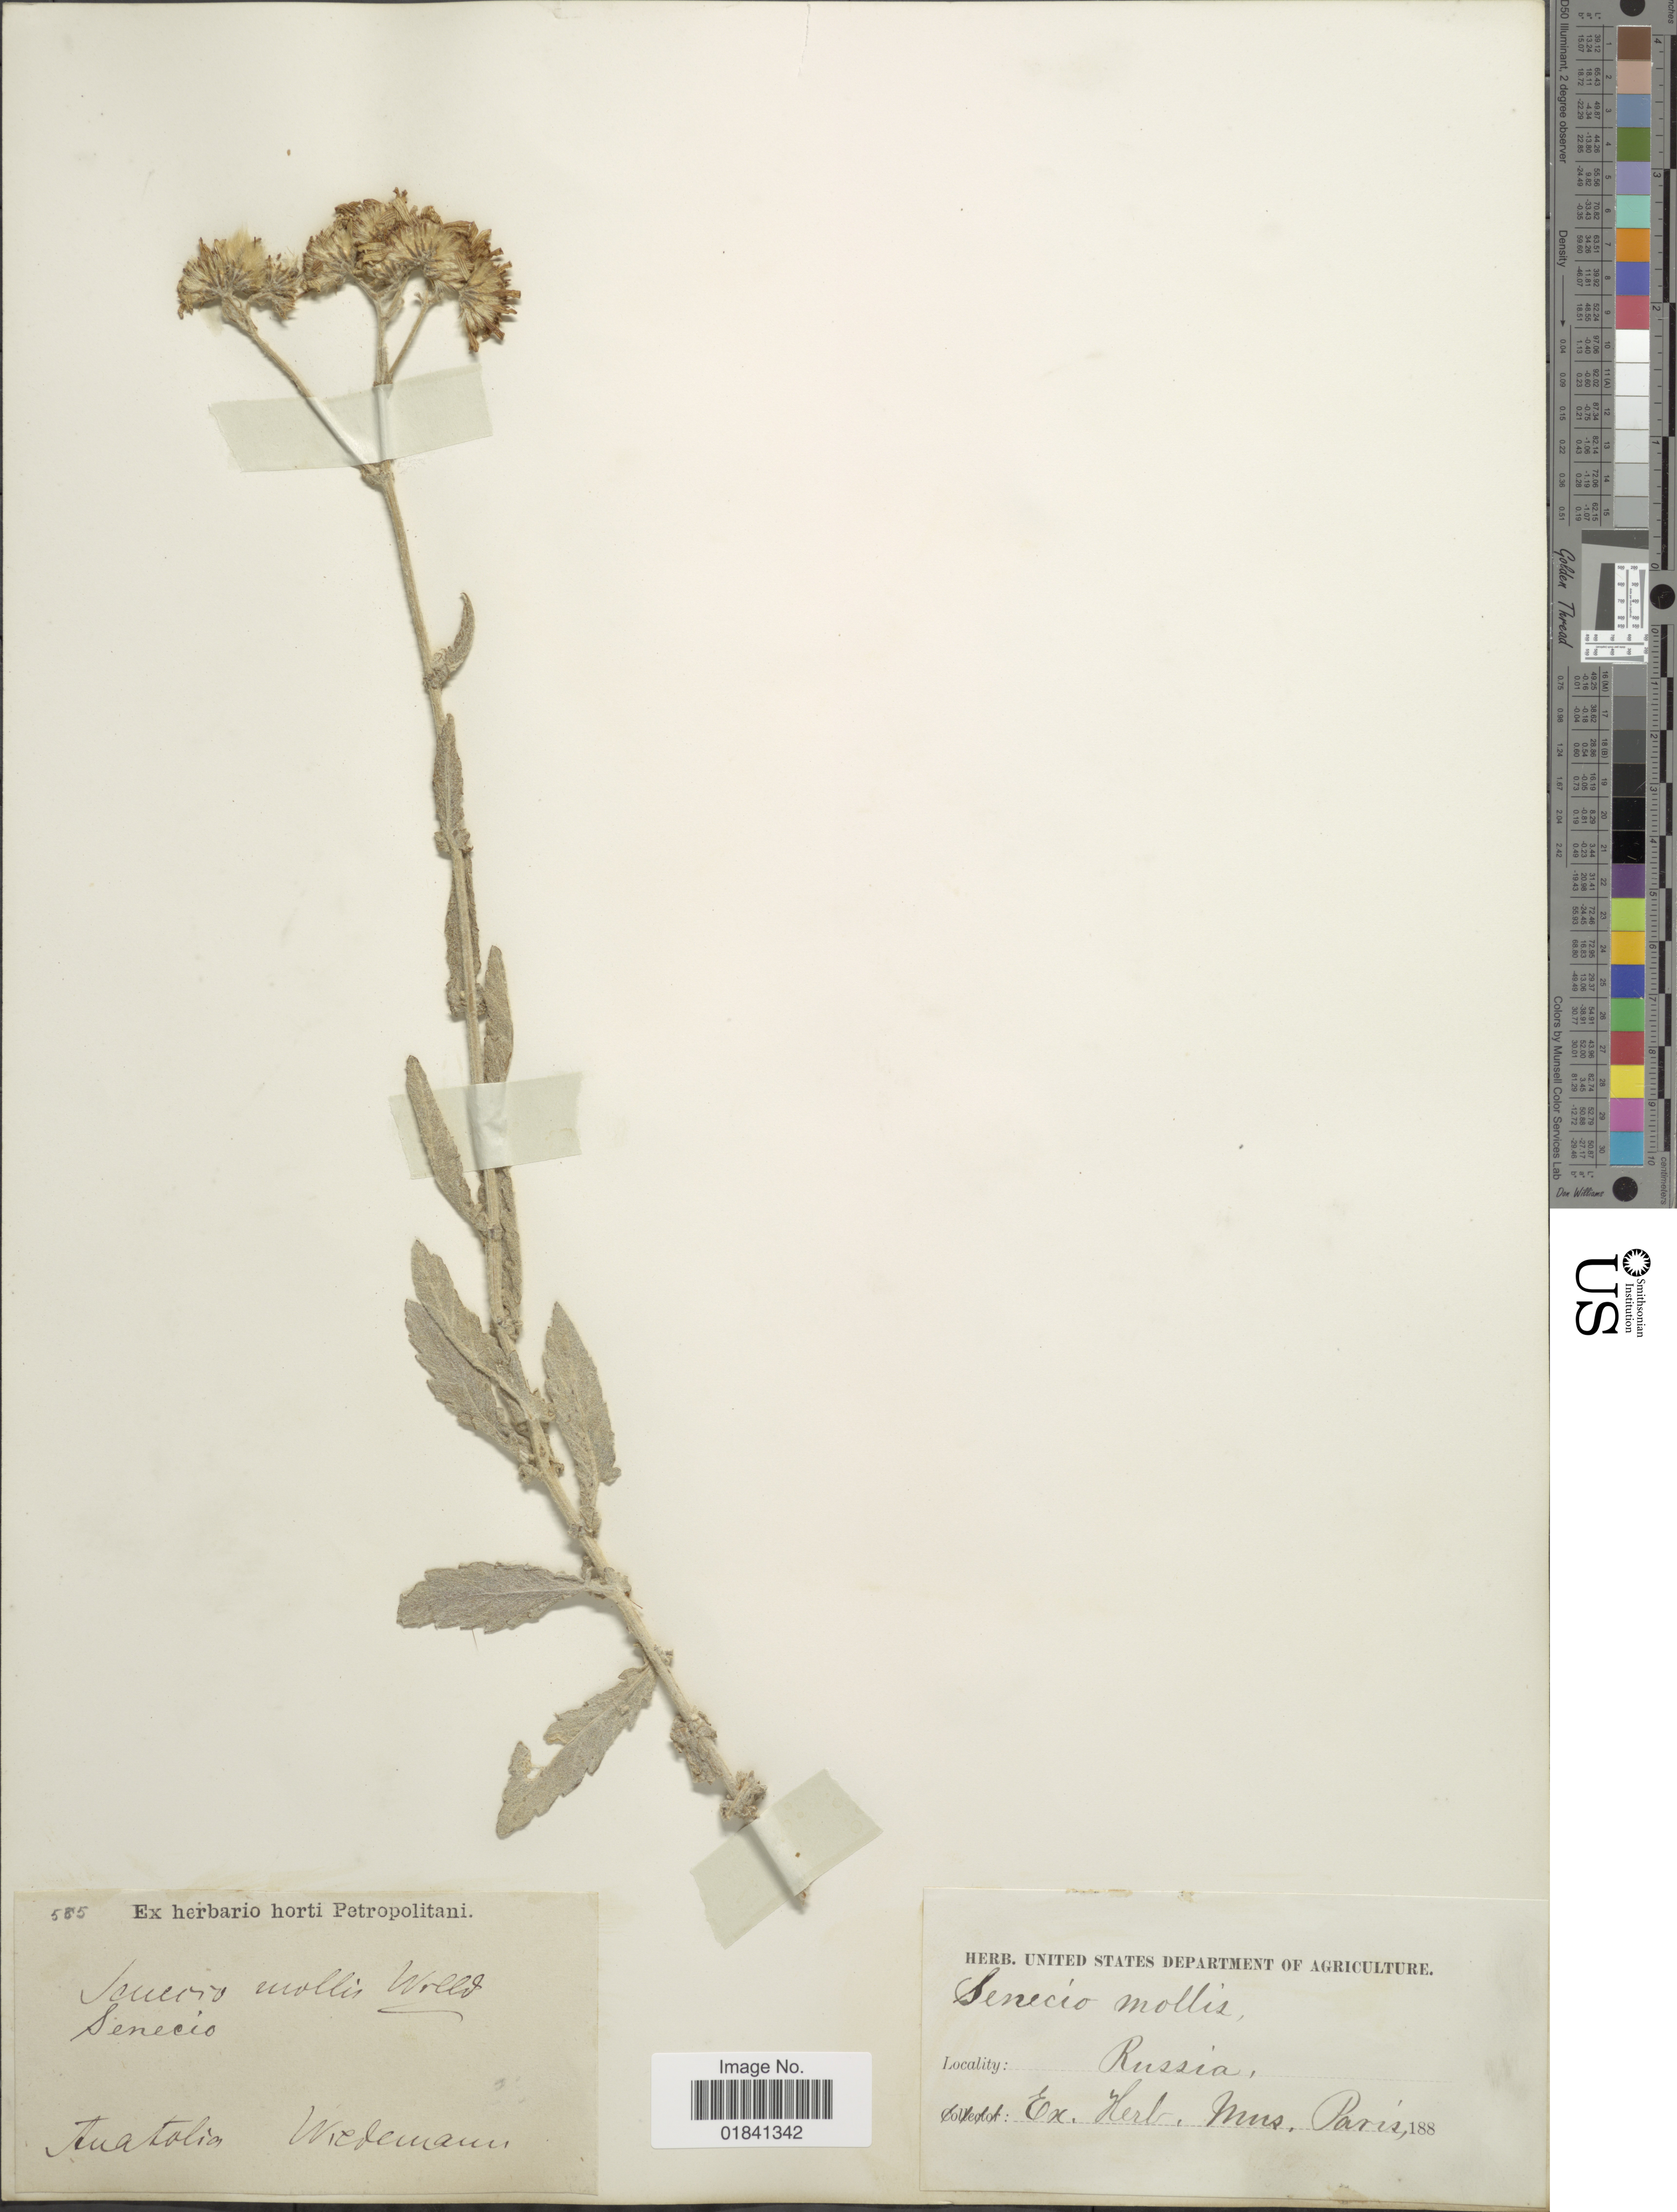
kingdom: Plantae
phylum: Tracheophyta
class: Magnoliopsida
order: Asterales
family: Asteraceae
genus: Senecio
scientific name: Senecio mollis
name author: Willd.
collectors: -. Wredemann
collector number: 585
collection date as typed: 188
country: Russian Federation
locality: Anatolia, "Russia" [probably Turkey]